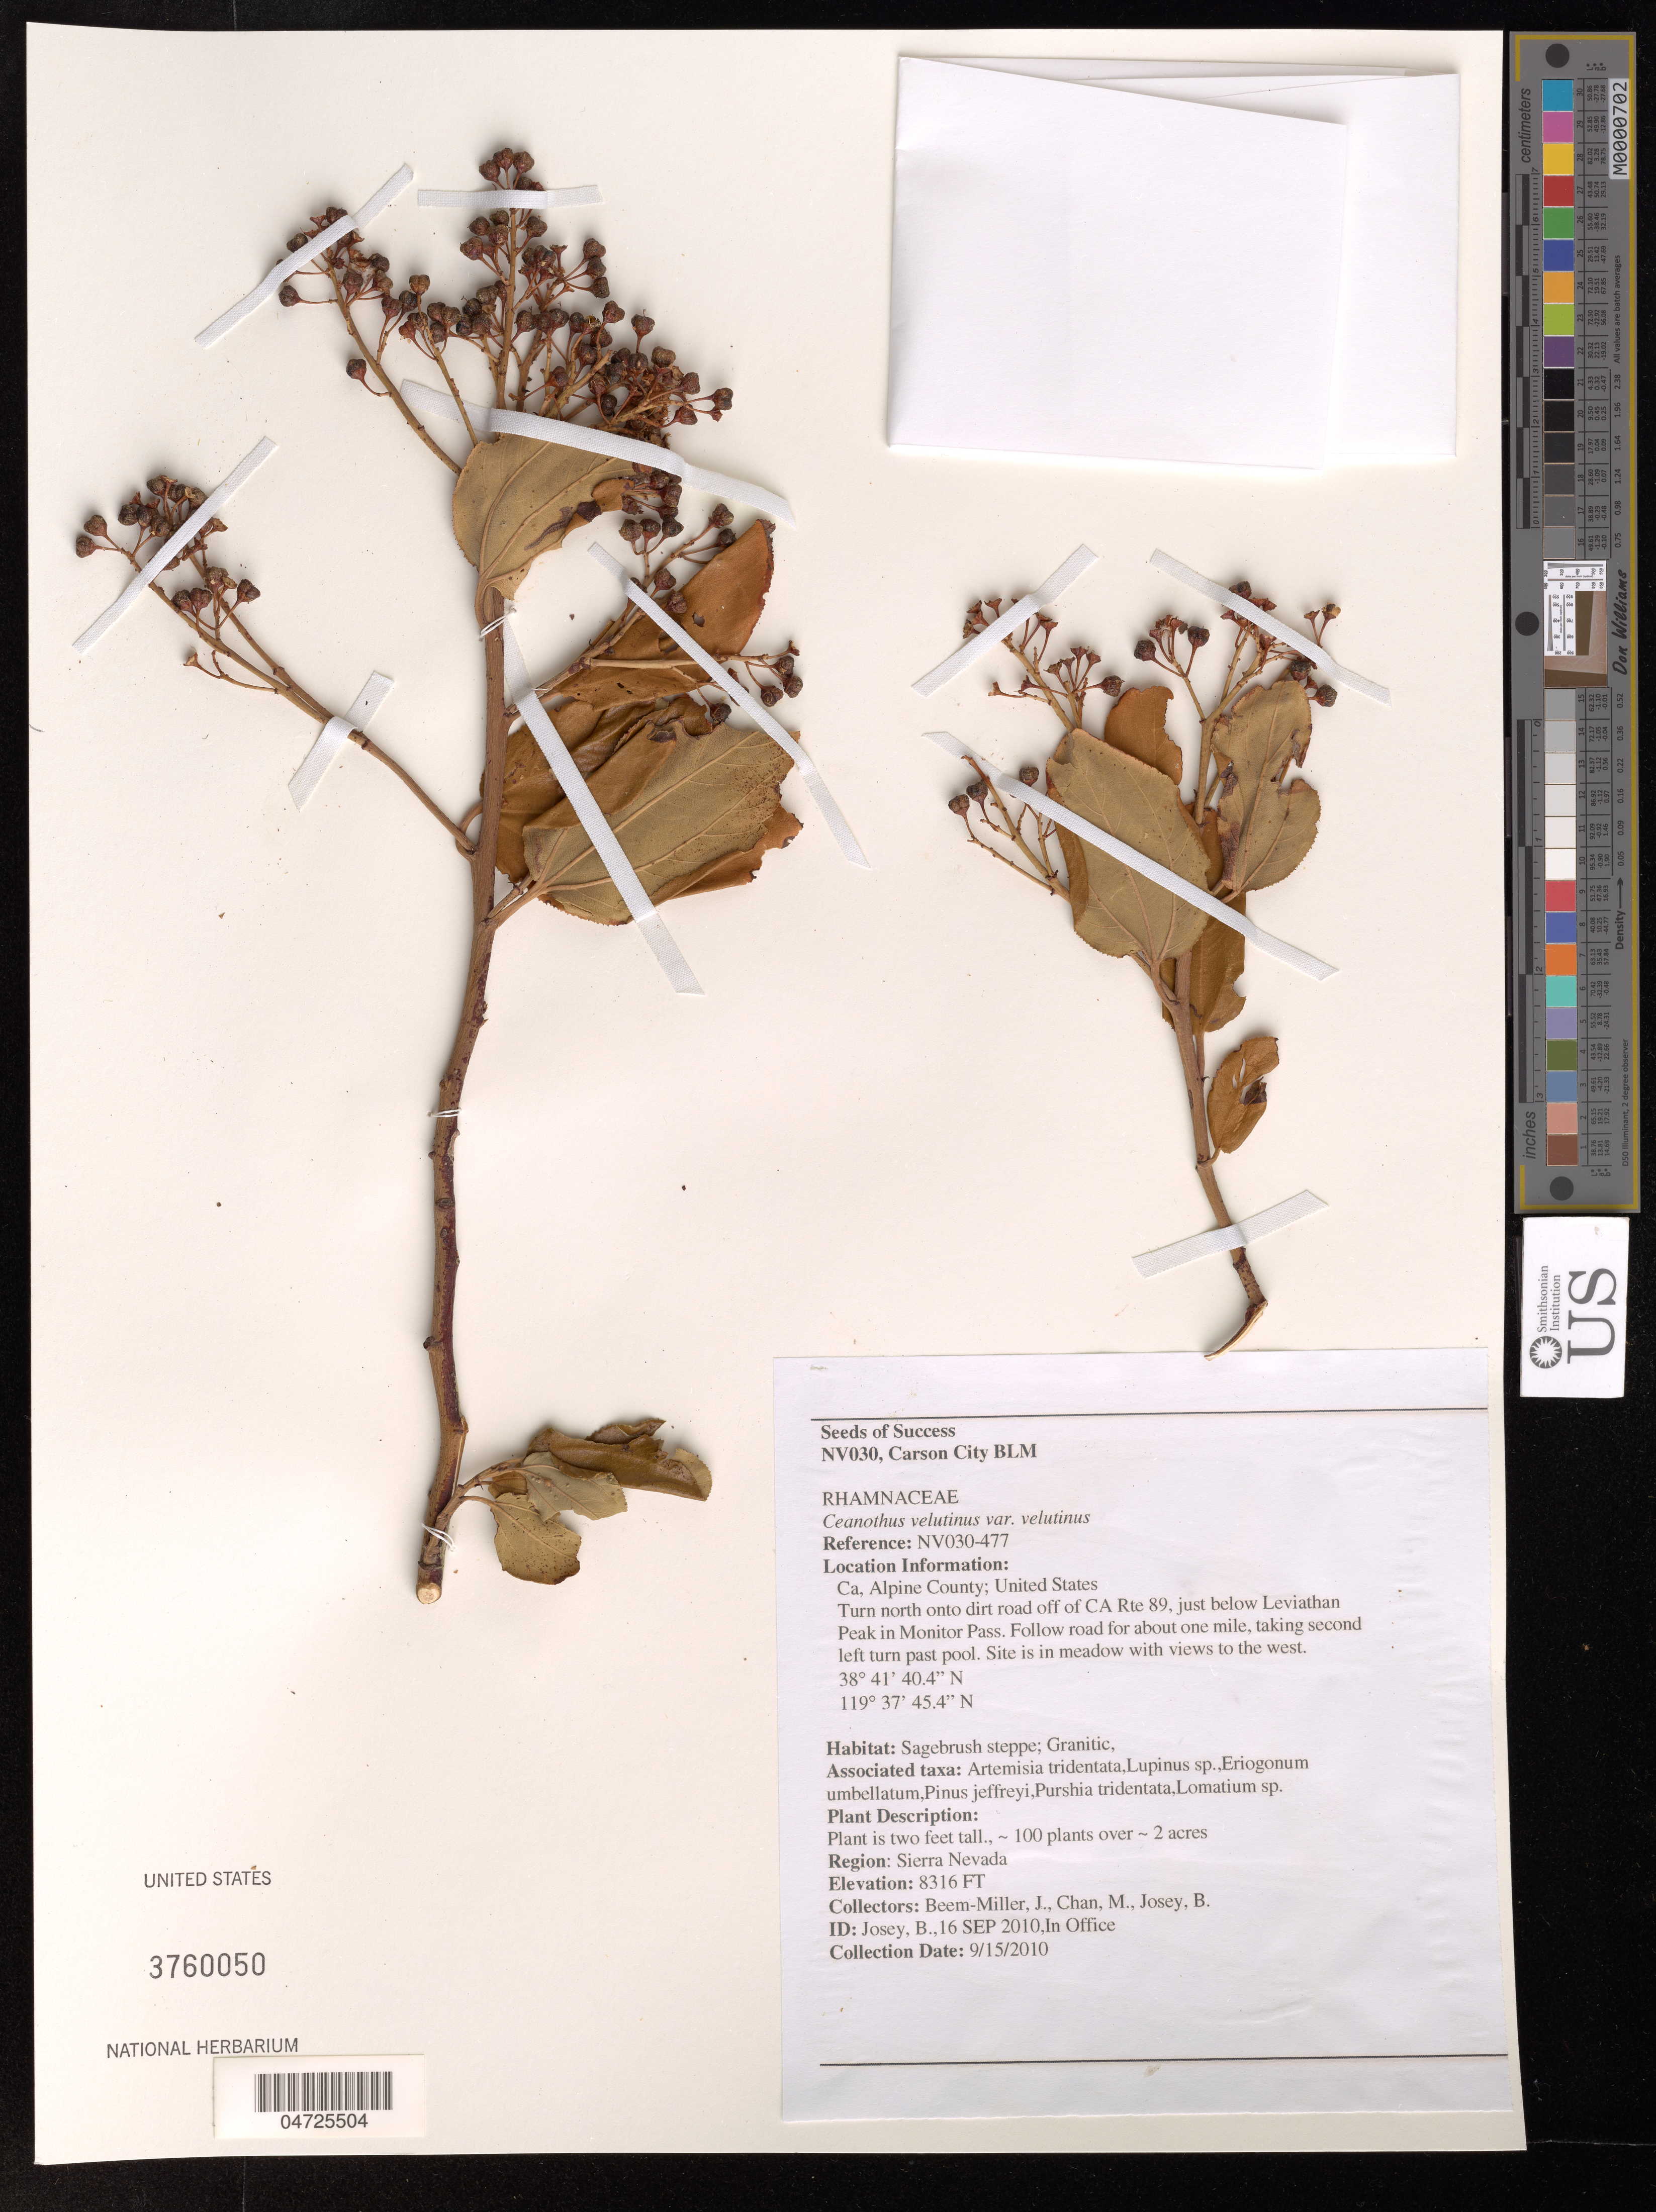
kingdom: Plantae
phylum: Tracheophyta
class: Magnoliopsida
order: Rosales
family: Rhamnaceae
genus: Ceanothus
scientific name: Ceanothus velutinus var. velutinus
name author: Douglas ex Hook.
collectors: J. Beem-Miller, M. Chan & B. Josey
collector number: NV030-477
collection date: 2010-09-15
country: United States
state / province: California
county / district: Alpine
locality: Alpine County. Turn north onto dirt road off of CA Rte 89, just below Leviathan Peak in Monitor Pass. Follow road for about one mile, taking second left turn past pool. Site is in meadow with views to the west. Region: Sierra Nevada.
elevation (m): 2535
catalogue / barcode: US 3760050